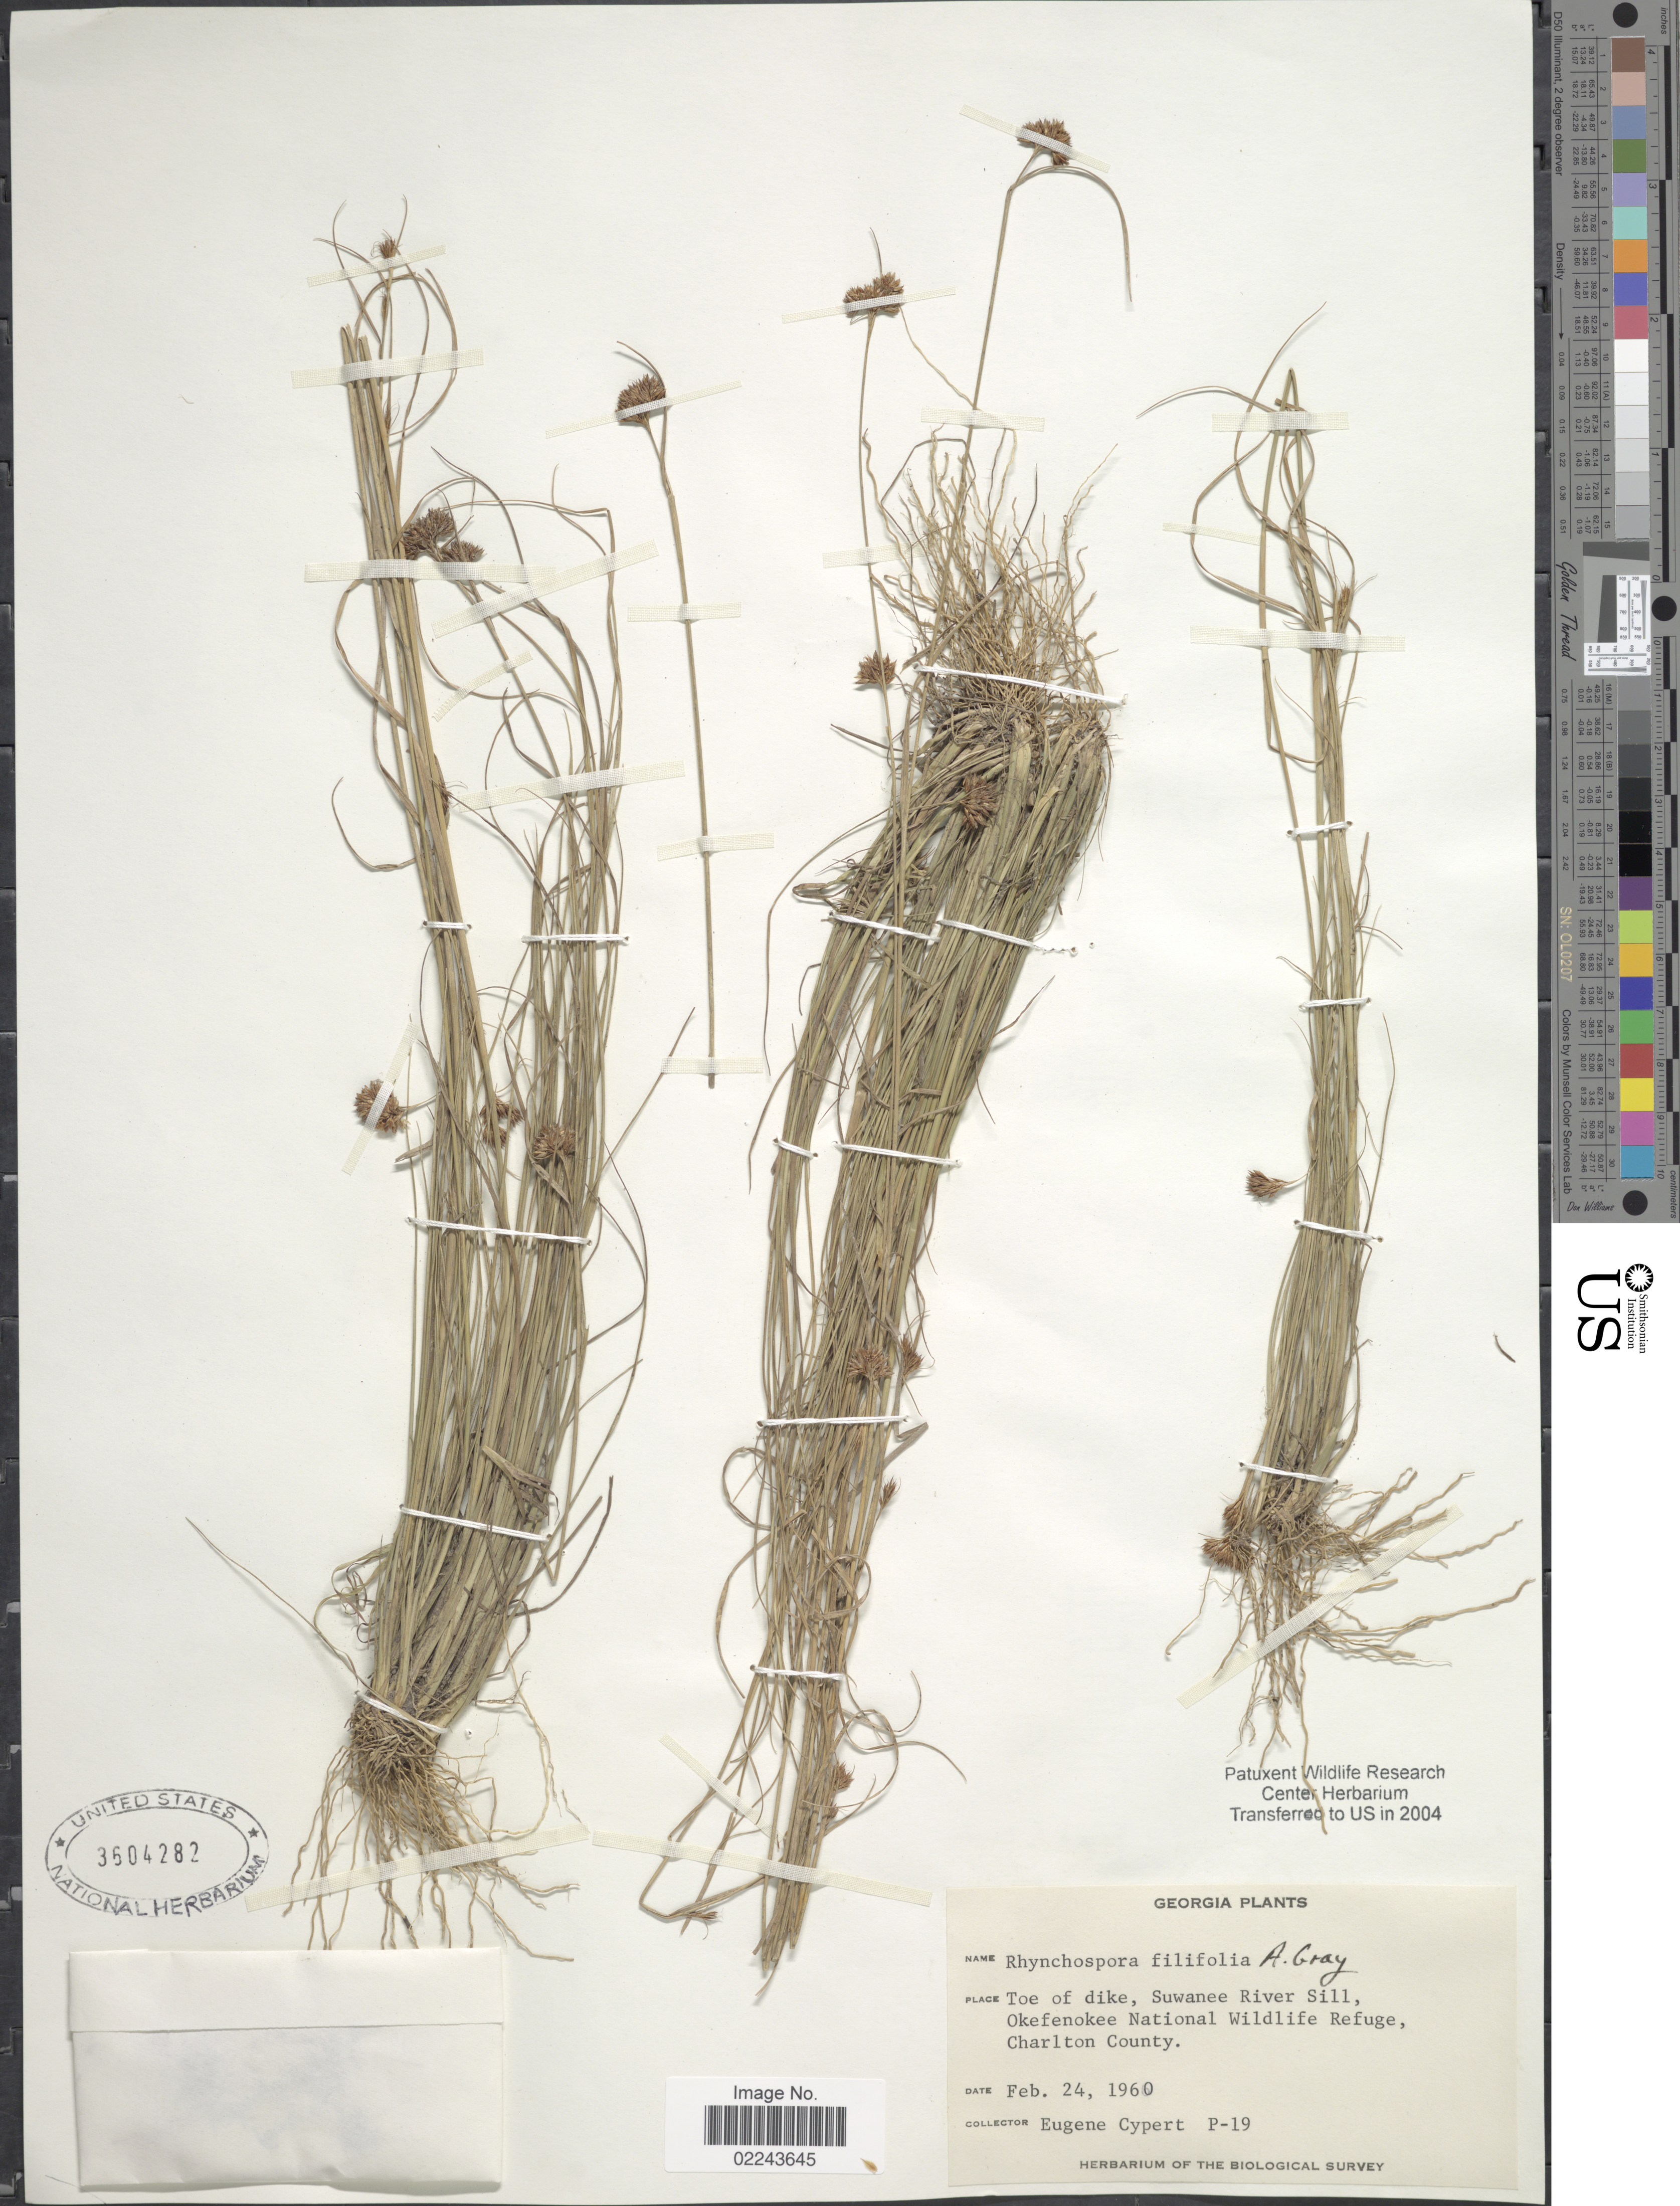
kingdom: Plantae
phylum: Tracheophyta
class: Liliopsida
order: Poales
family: Cyperaceae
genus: Rhynchospora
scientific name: Rhynchospora filifolia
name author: A. Gray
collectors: E. Cypert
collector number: P-19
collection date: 1960-02-24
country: United States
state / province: Georgia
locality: Toe of dike, Suwanee River Sill, Okefenokee National Wildlife Refuge, Charlton County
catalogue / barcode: US 3604282